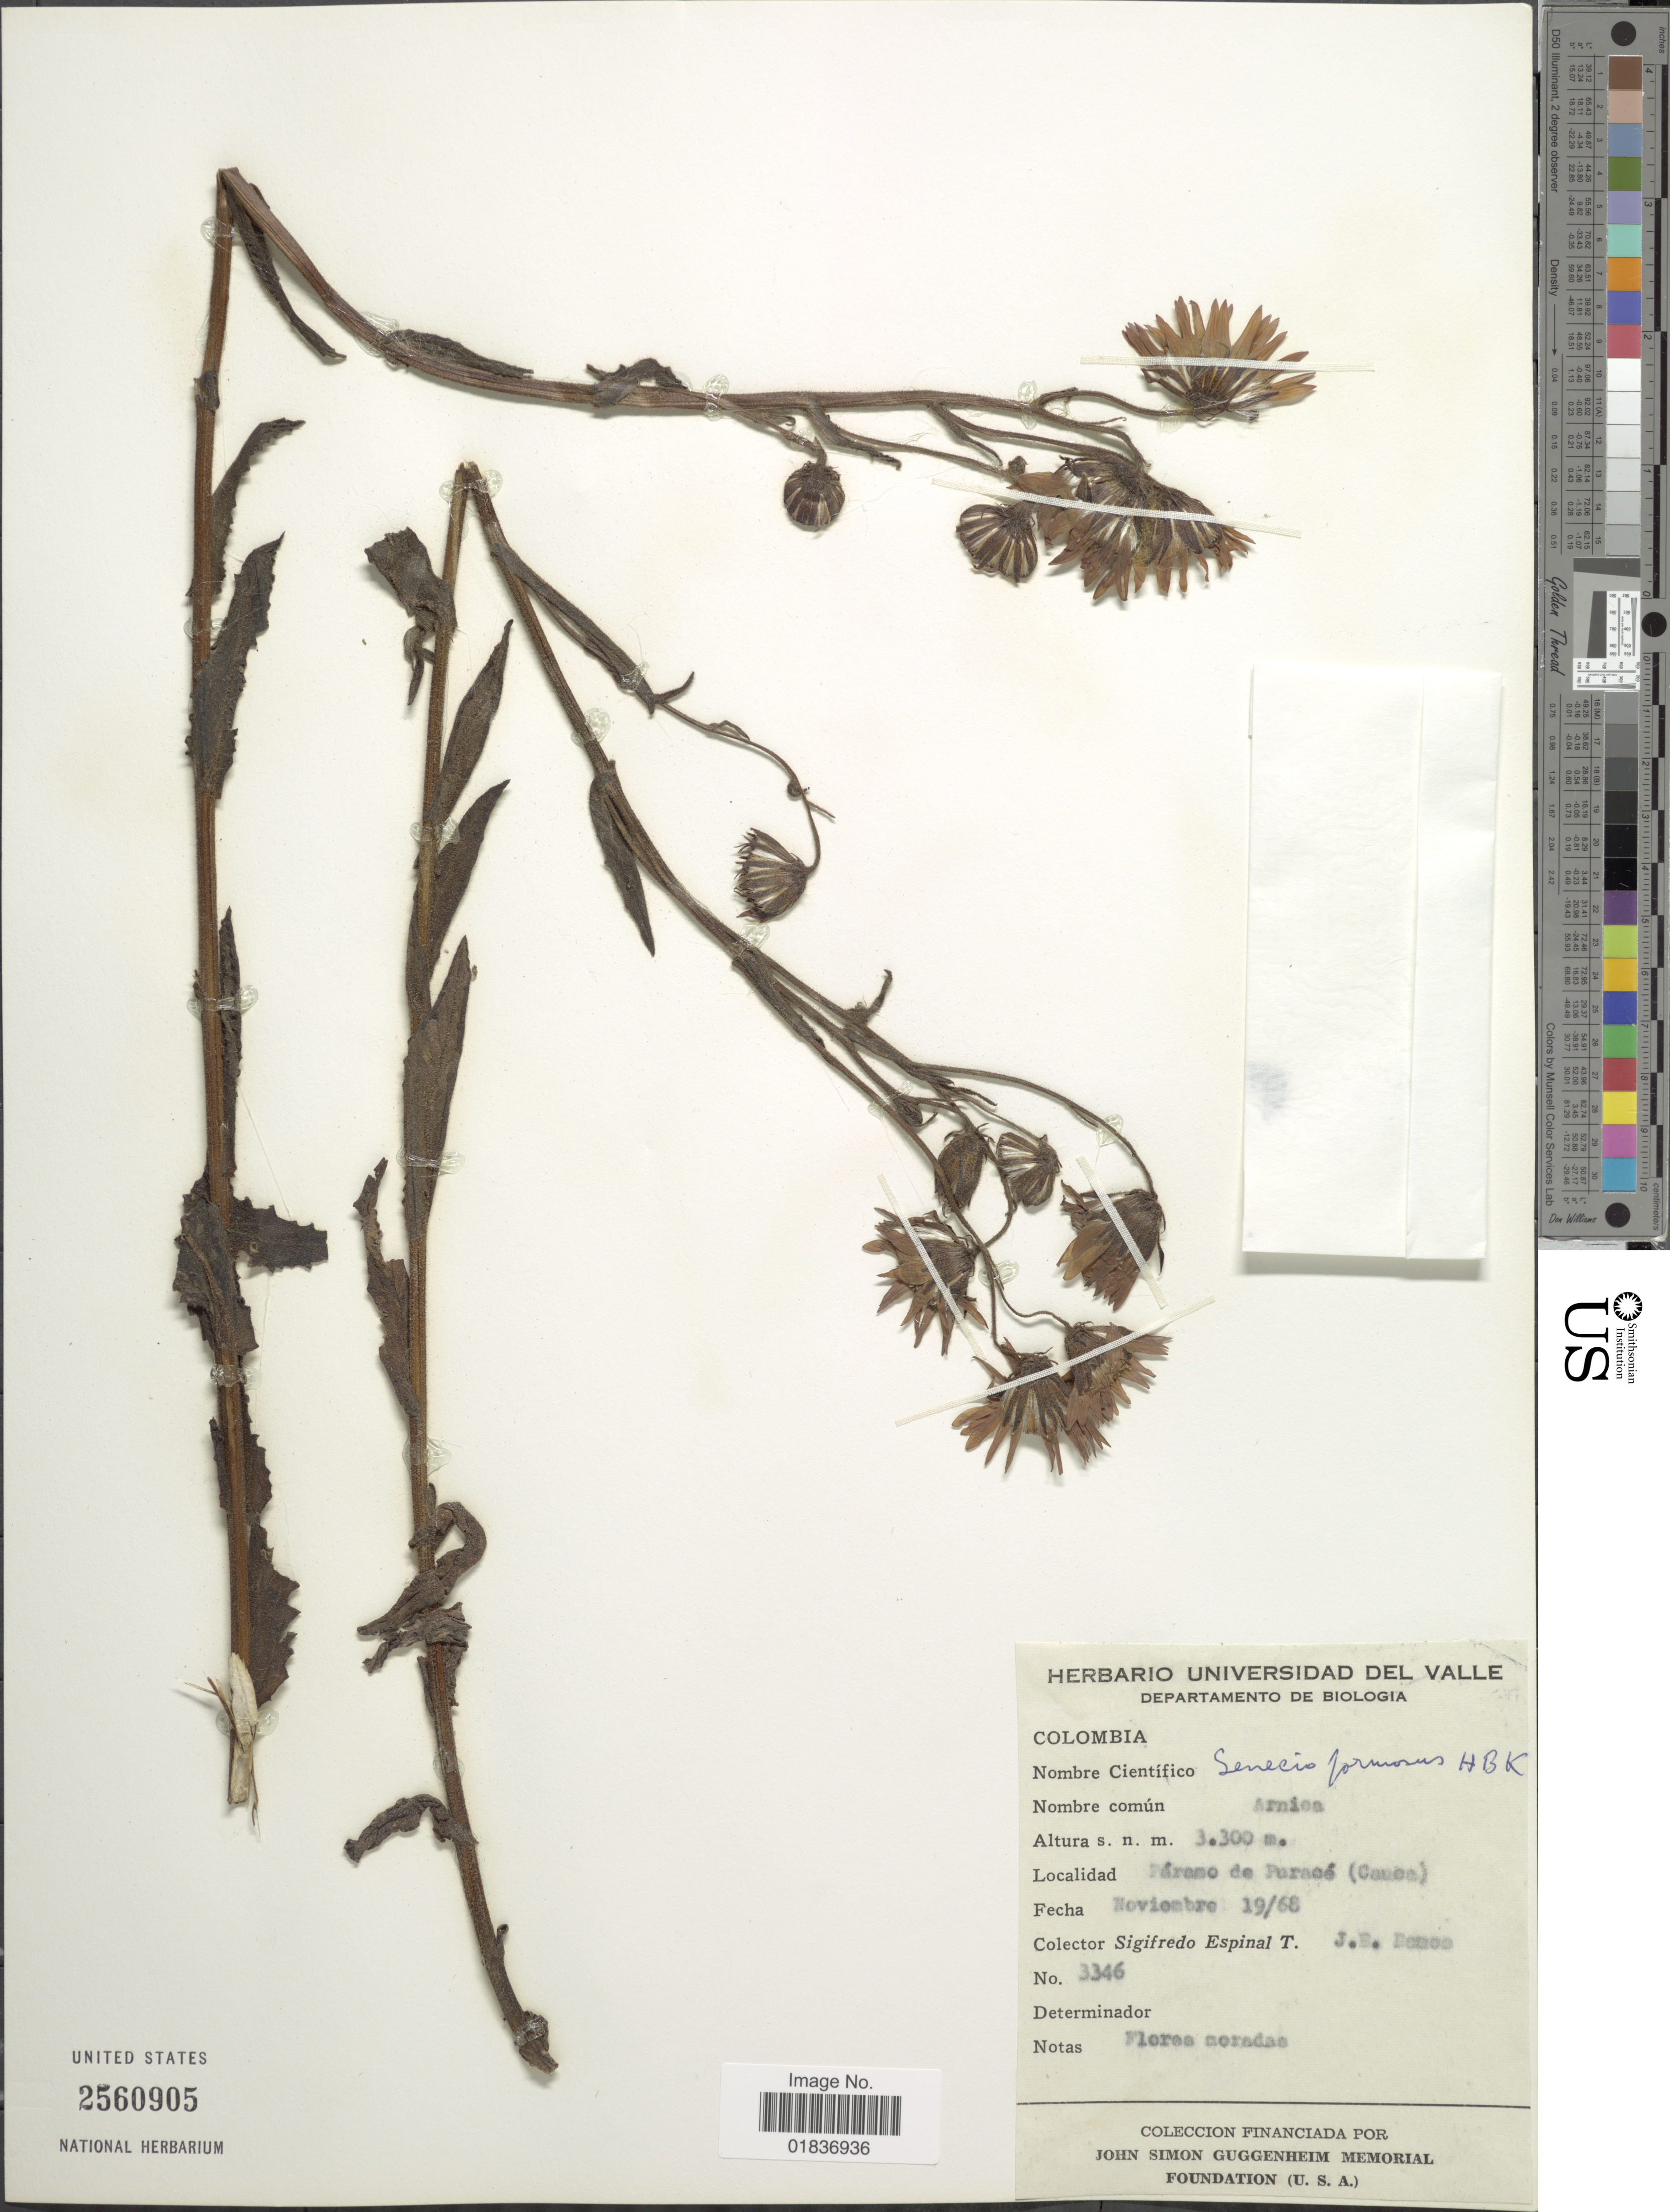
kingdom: Plantae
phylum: Tracheophyta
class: Magnoliopsida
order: Asterales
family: Asteraceae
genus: Senecio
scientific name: Senecio wedglacialis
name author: Cuatrec.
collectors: T. S. Espinal & J. B. Ramos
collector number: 3346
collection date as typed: Transcribed d/m/y: 19/11/68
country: Colombia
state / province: Cauca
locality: Paramo de Purace (Cauca).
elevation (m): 3300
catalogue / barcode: US 2560905